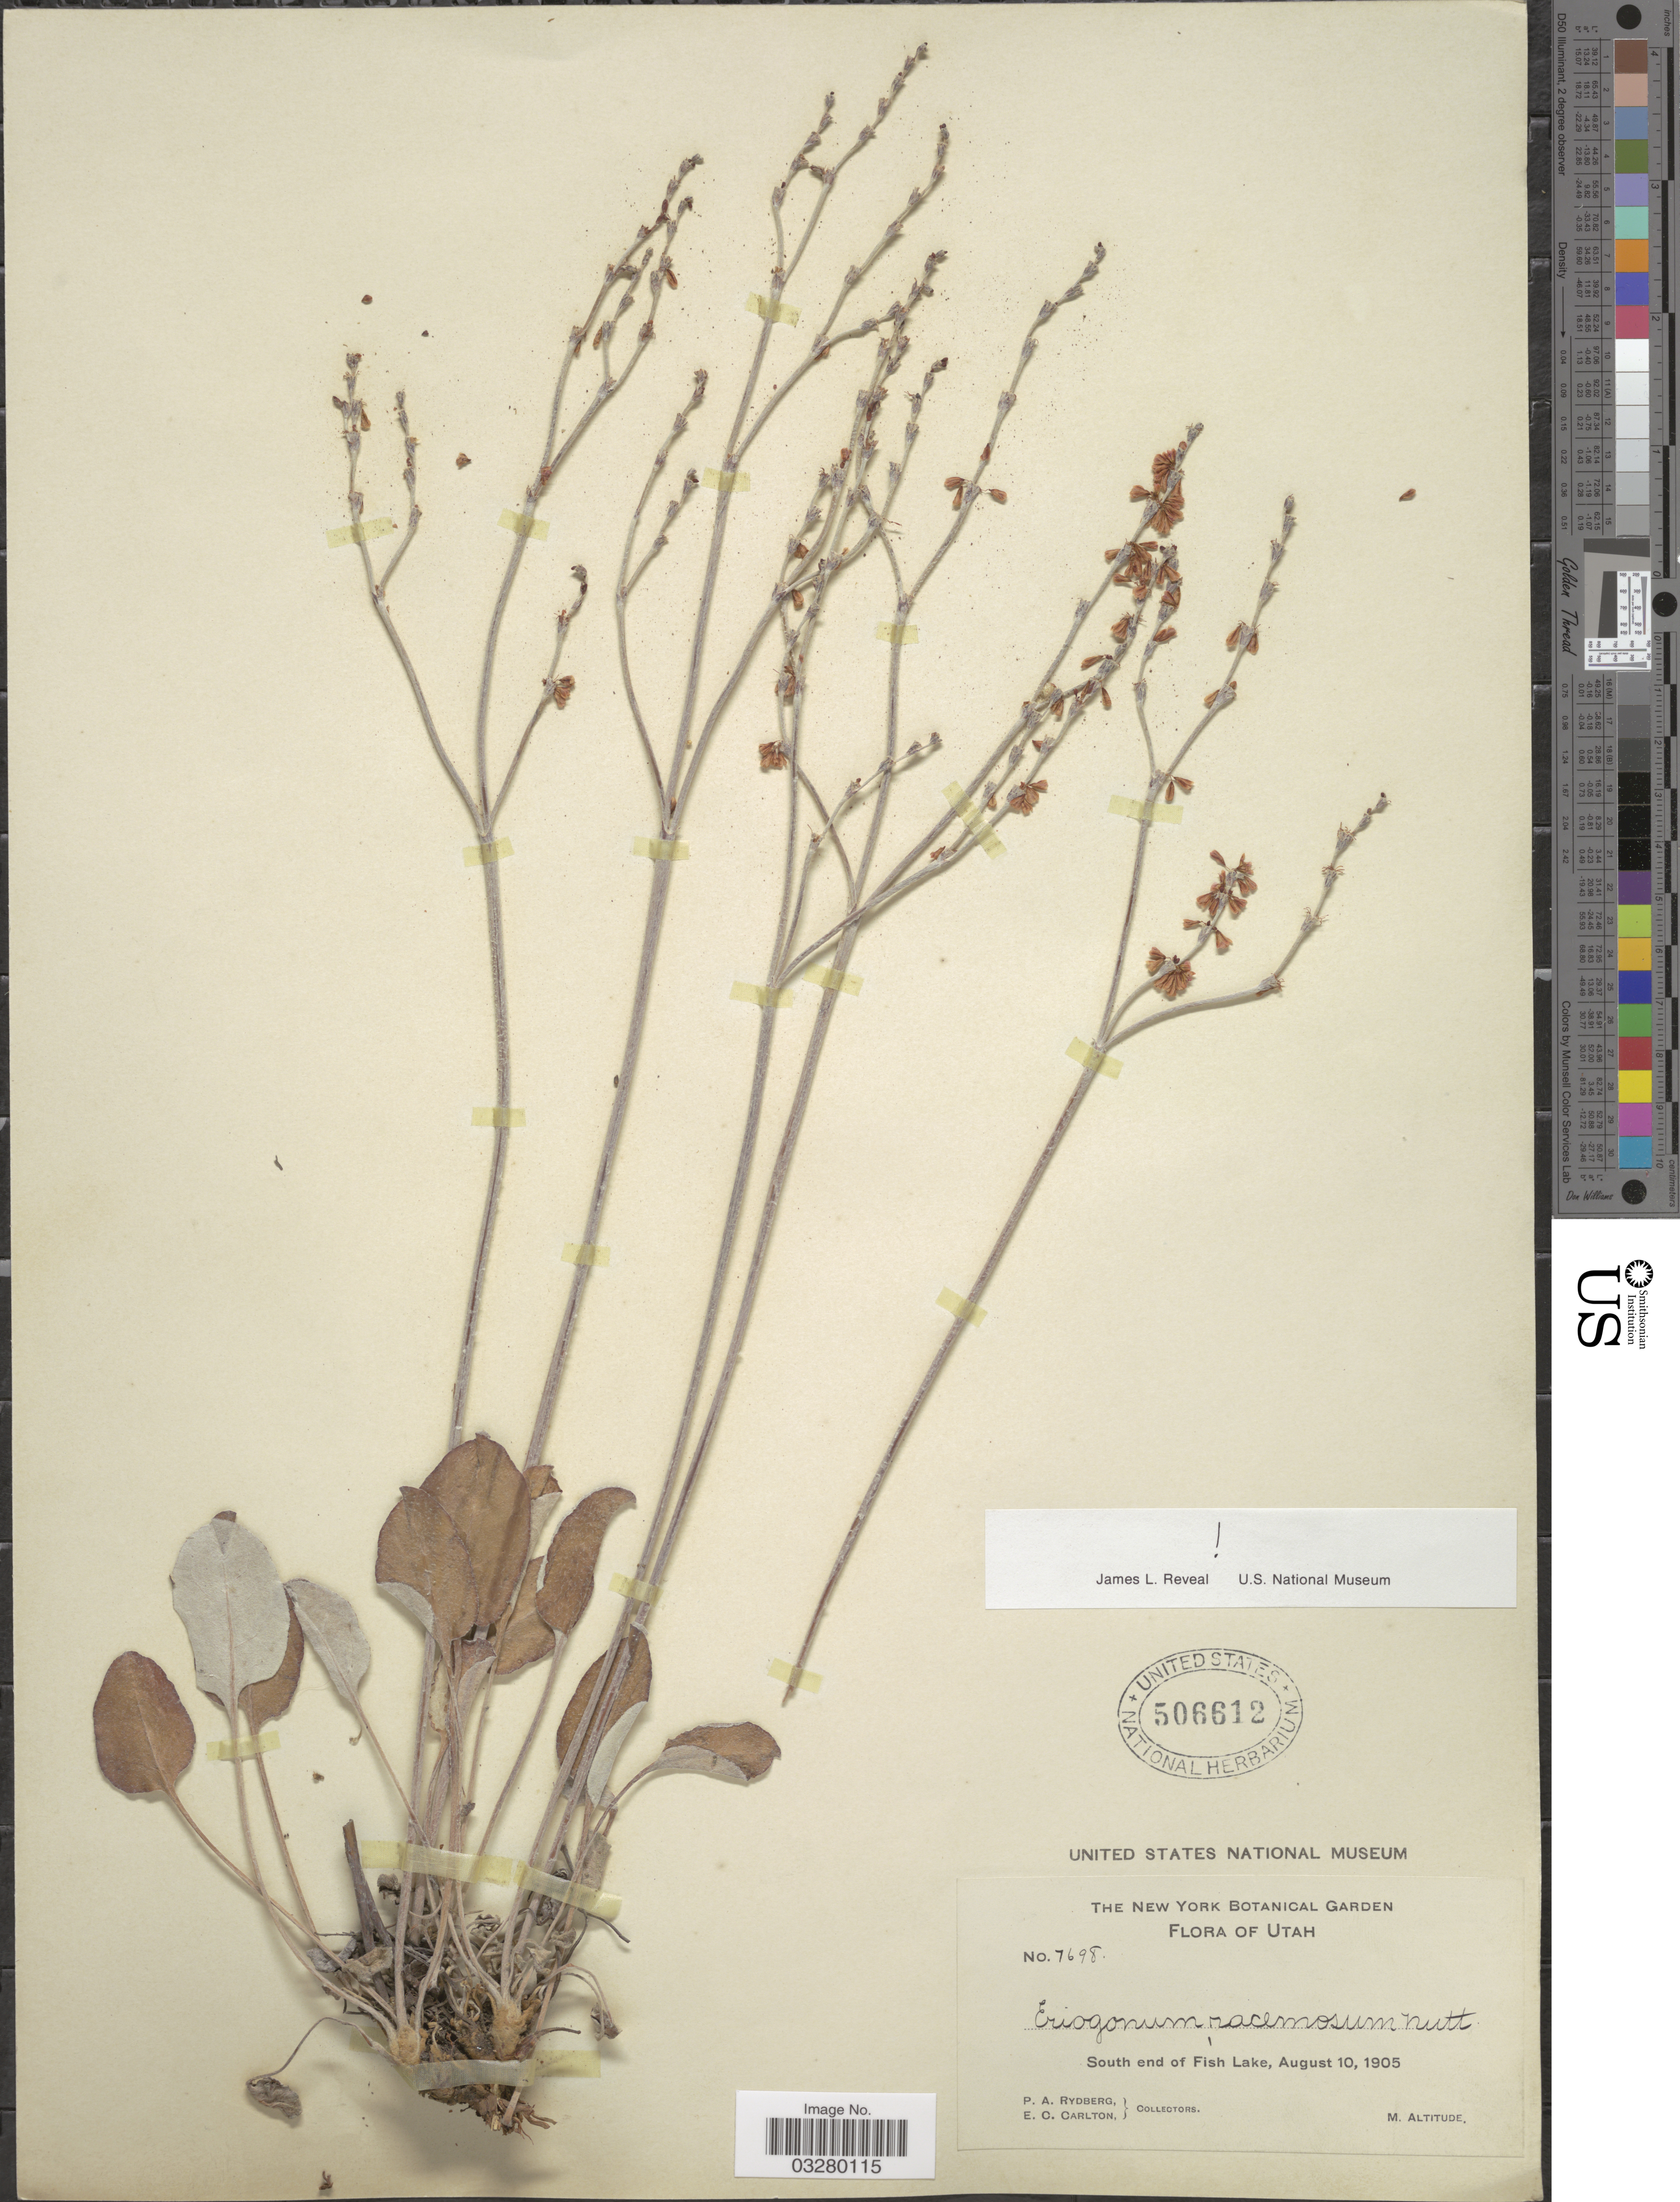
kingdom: Plantae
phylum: Tracheophyta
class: Magnoliopsida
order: Caryophyllales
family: Polygonaceae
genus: Eriogonum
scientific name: Eriogonum racemosum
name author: Nutt.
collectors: P. A. Rydberg & E. Carlton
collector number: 7698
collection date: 1905-08-10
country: United States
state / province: Utah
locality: South end of Fish Lake.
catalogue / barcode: US 506612